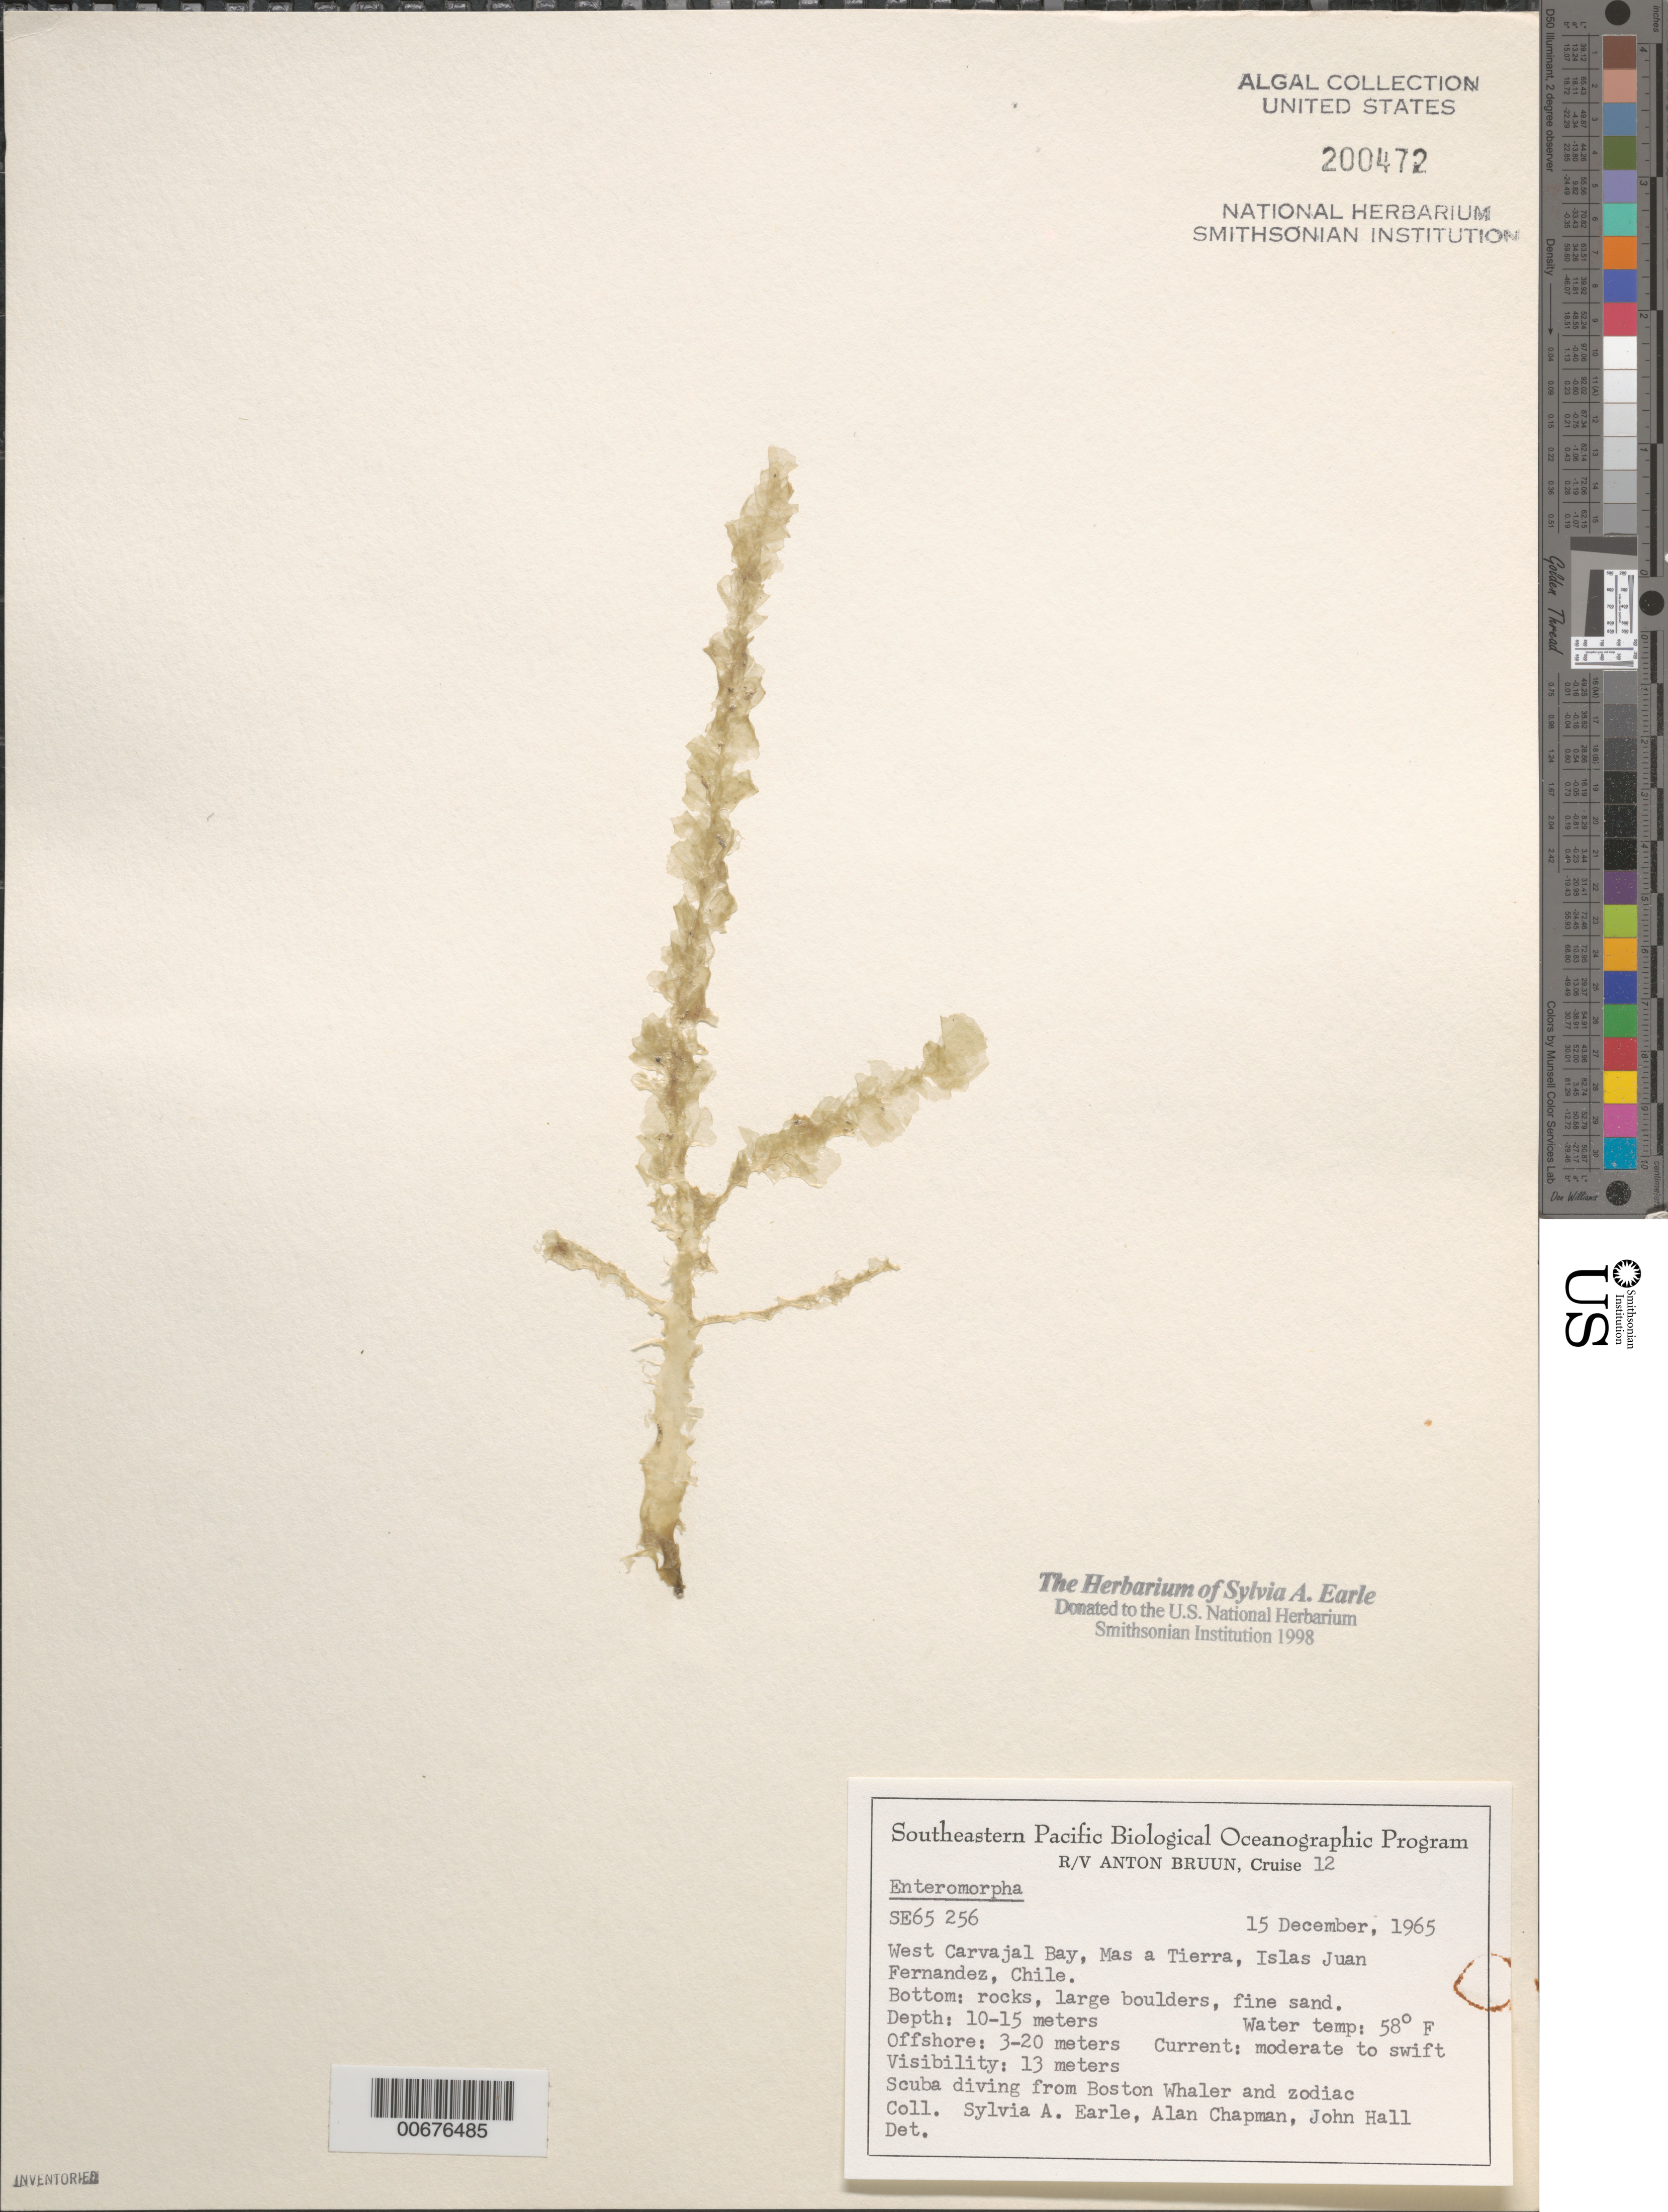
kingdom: Plantae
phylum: Chlorophyta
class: Ulvophyceae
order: Ulvales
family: Ulvaceae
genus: Ulva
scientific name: Ulva sp.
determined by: Algae name updating Project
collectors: S. A. Earle, A. Chapman & J. Hall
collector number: SE65256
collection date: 1965-12-15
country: Chile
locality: West Carvajal Bay, Mas a Tierra, Islas Juan Fernandez.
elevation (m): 3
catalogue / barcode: US 200472